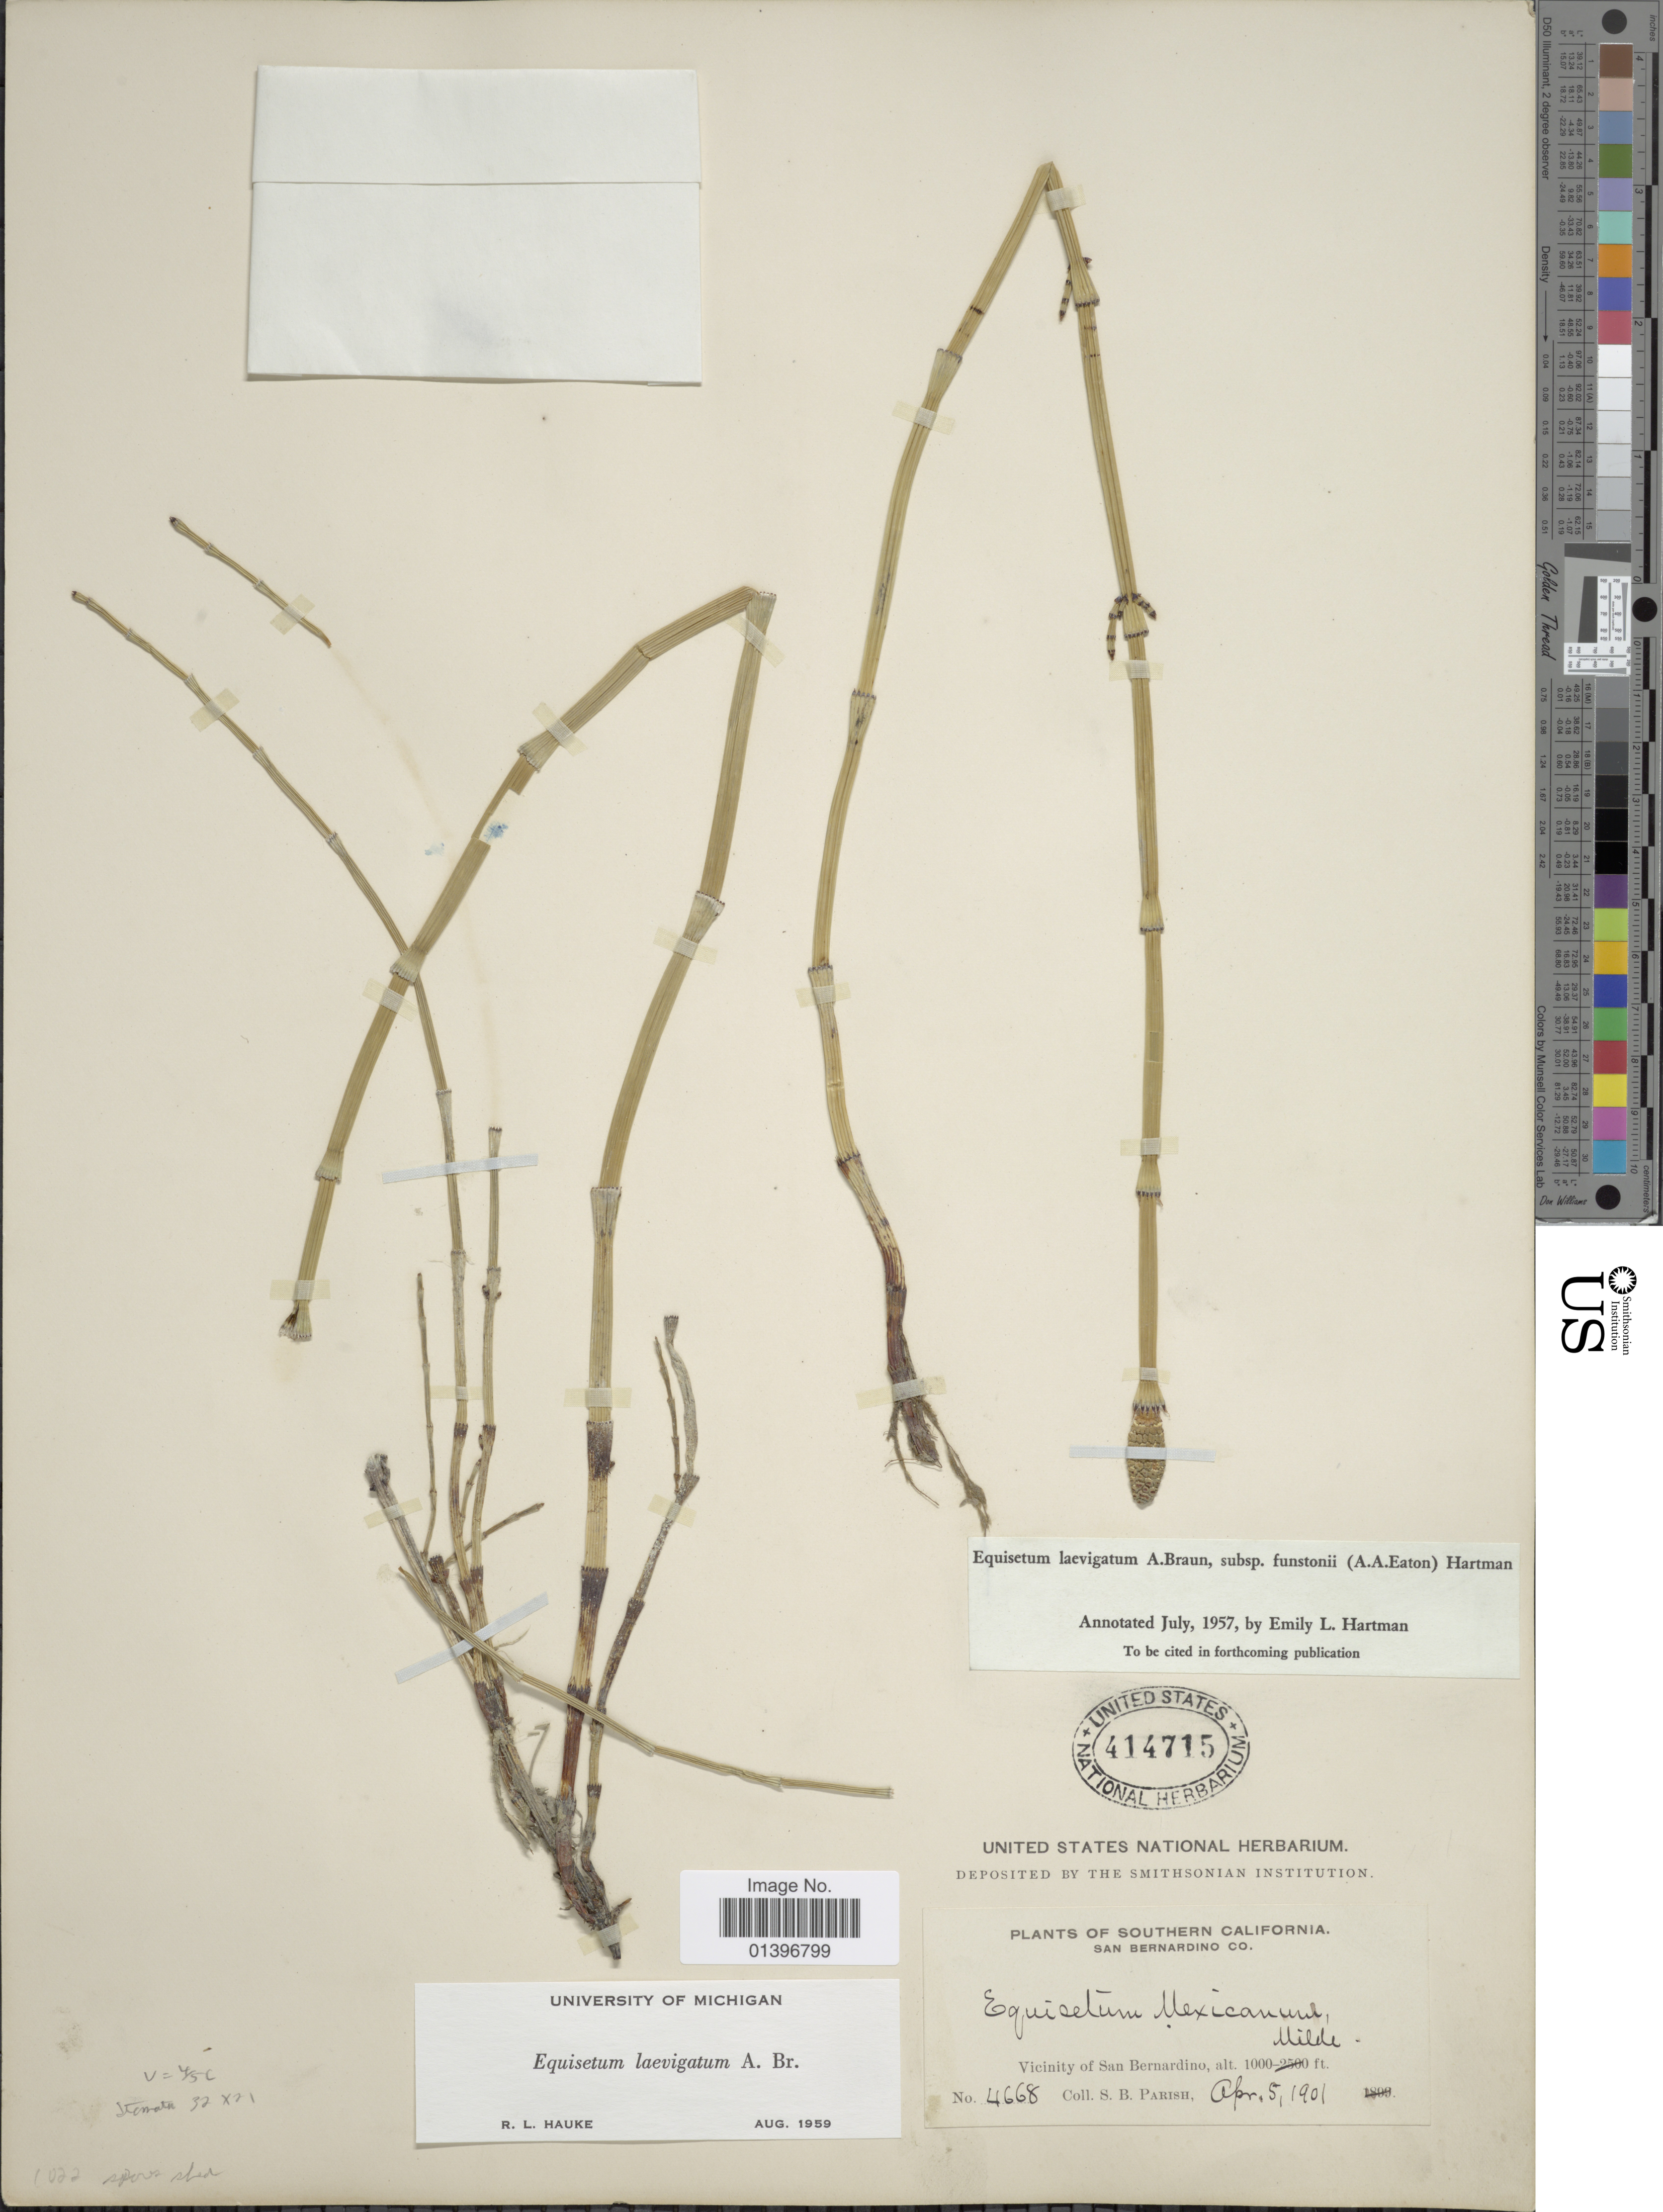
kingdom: Plantae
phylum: Tracheophyta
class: Polypodiopsida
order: Equisetales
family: Equisetaceae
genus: Equisetum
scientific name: Equisetum laevigatum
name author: A. Braun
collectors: S. B. Parish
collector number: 4668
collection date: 1901-04-05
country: United States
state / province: California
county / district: San Bernardino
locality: Southern California. San Bernardino Co. Vicinity of San Bernardino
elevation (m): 305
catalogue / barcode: US 414715